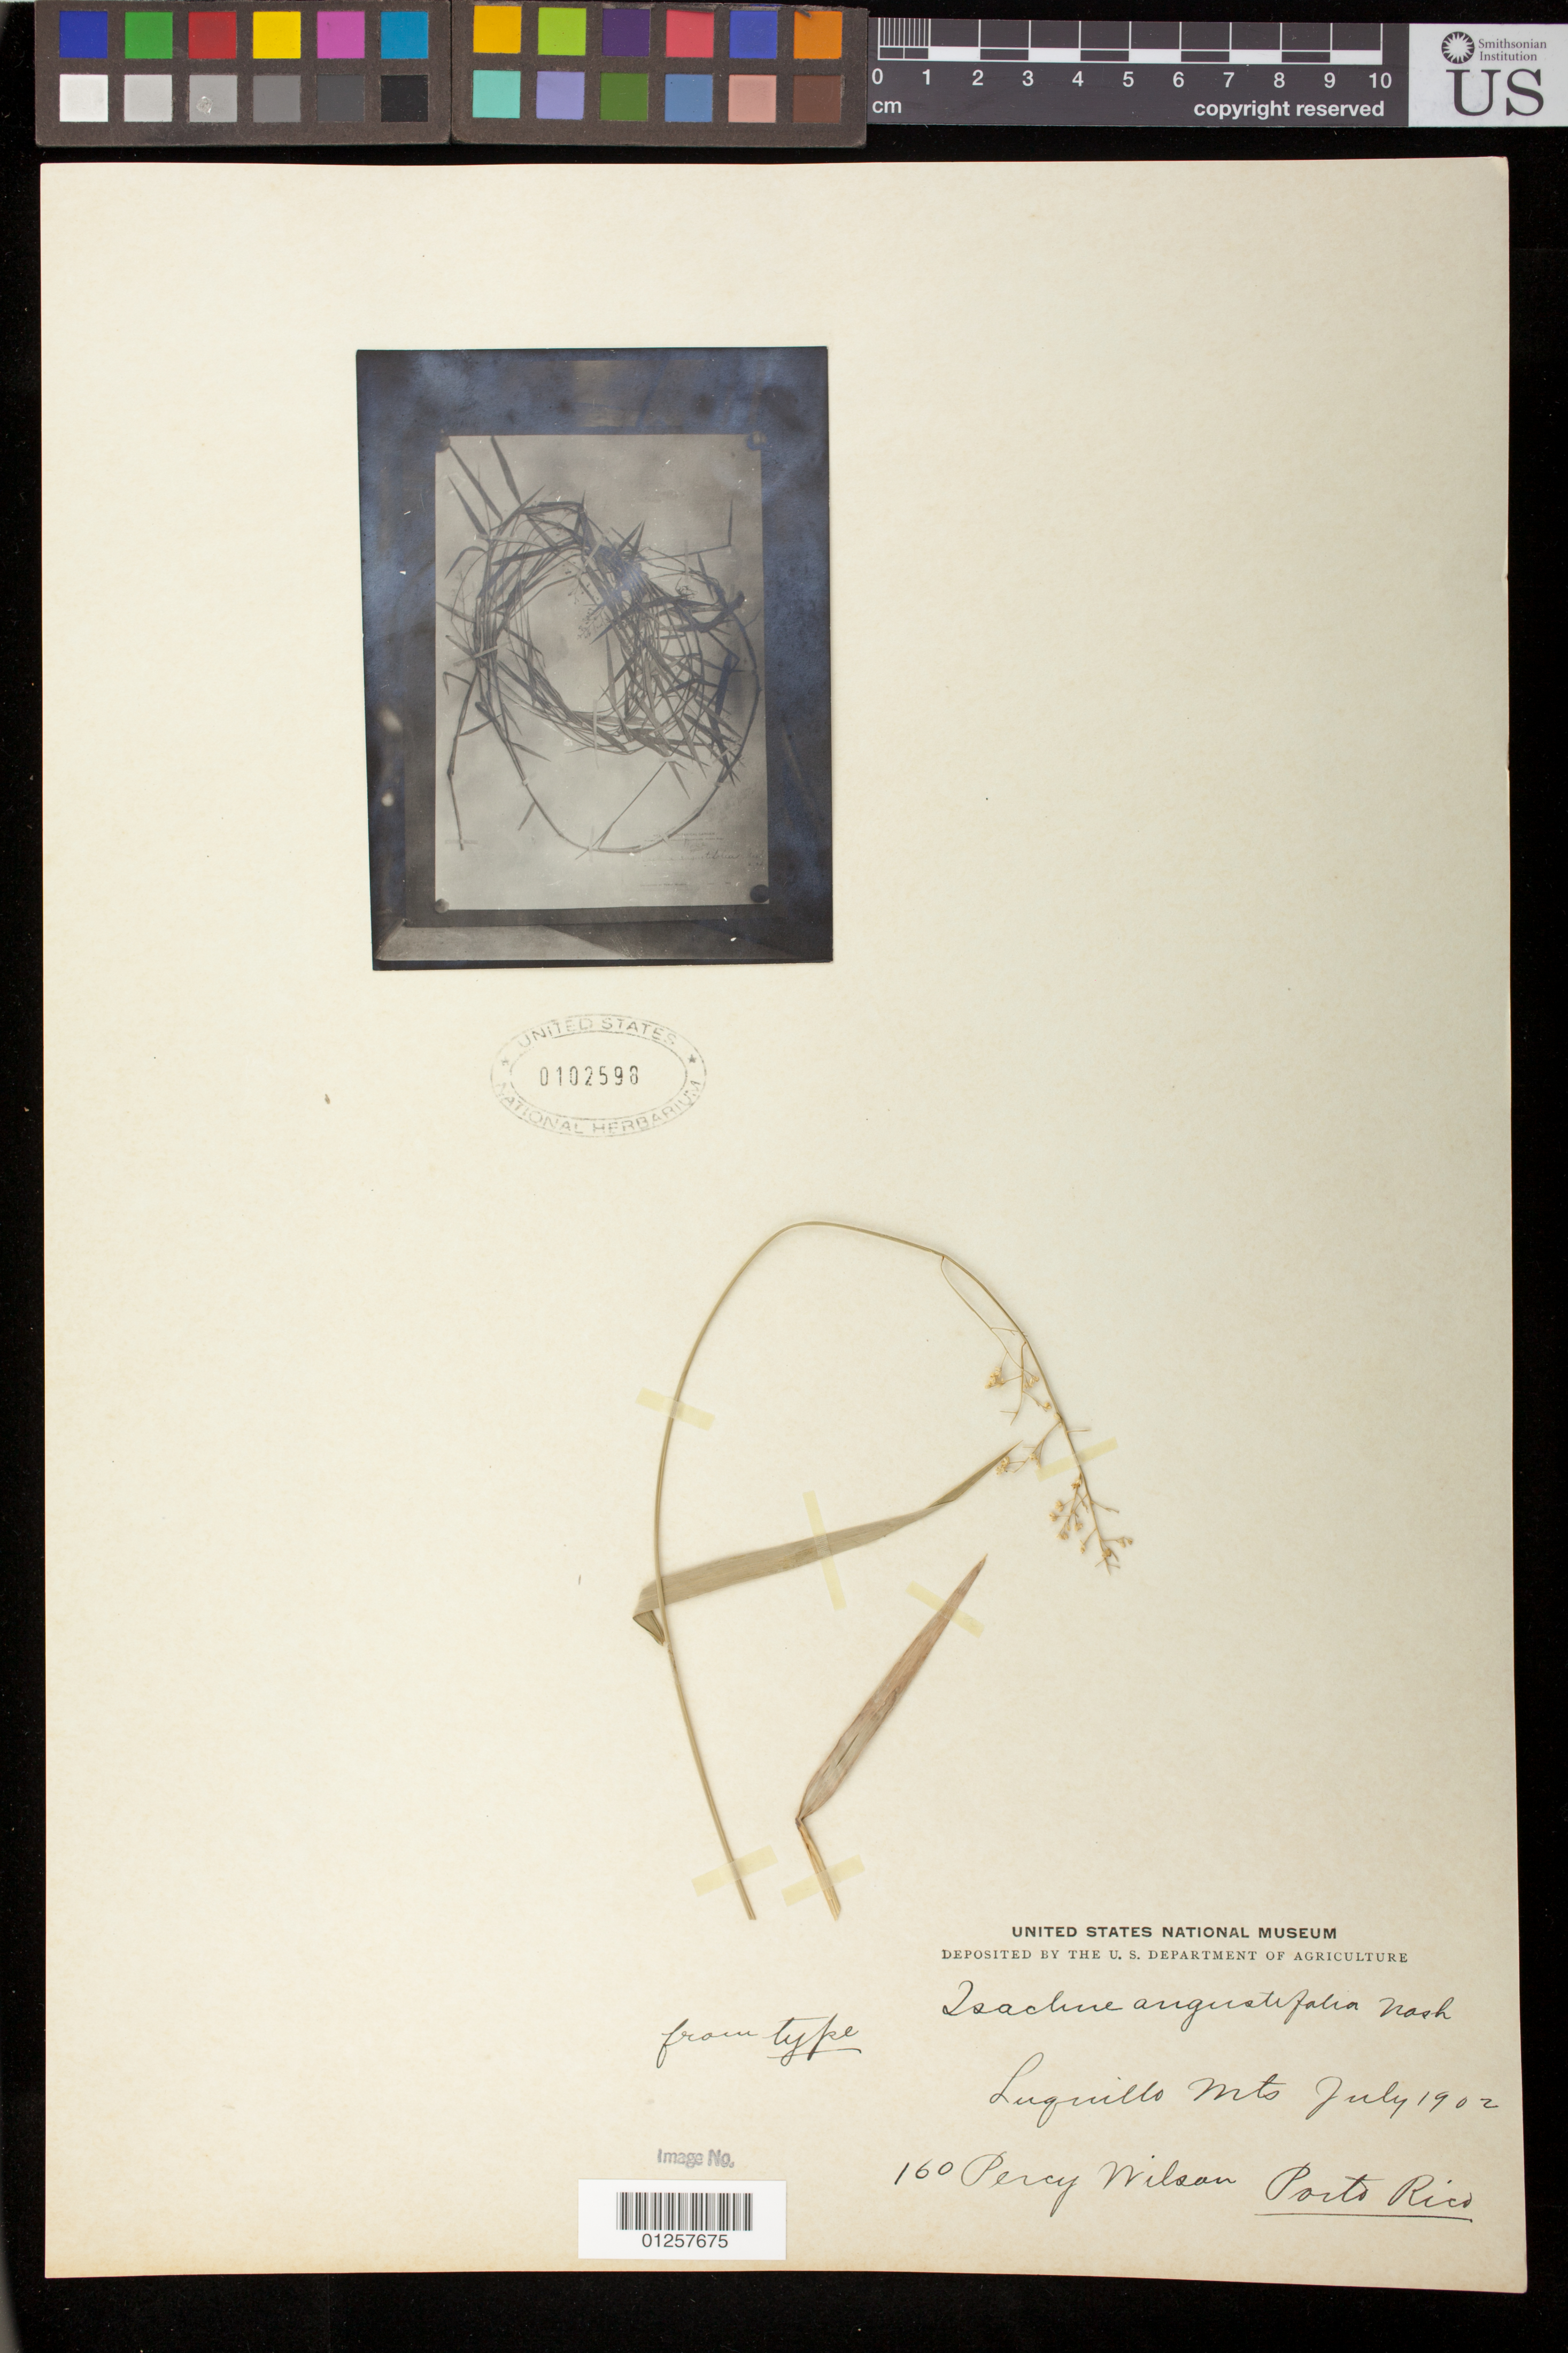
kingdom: Plantae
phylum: Tracheophyta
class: Liliopsida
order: Poales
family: Poaceae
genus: Isachne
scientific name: Isachne angustifolia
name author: Nash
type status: Type Collection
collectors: P. Wilson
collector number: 160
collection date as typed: Jul 1902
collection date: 1902-07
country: Puerto Rico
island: Greater Antilles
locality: Luquillo Mountains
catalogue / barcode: US 102598